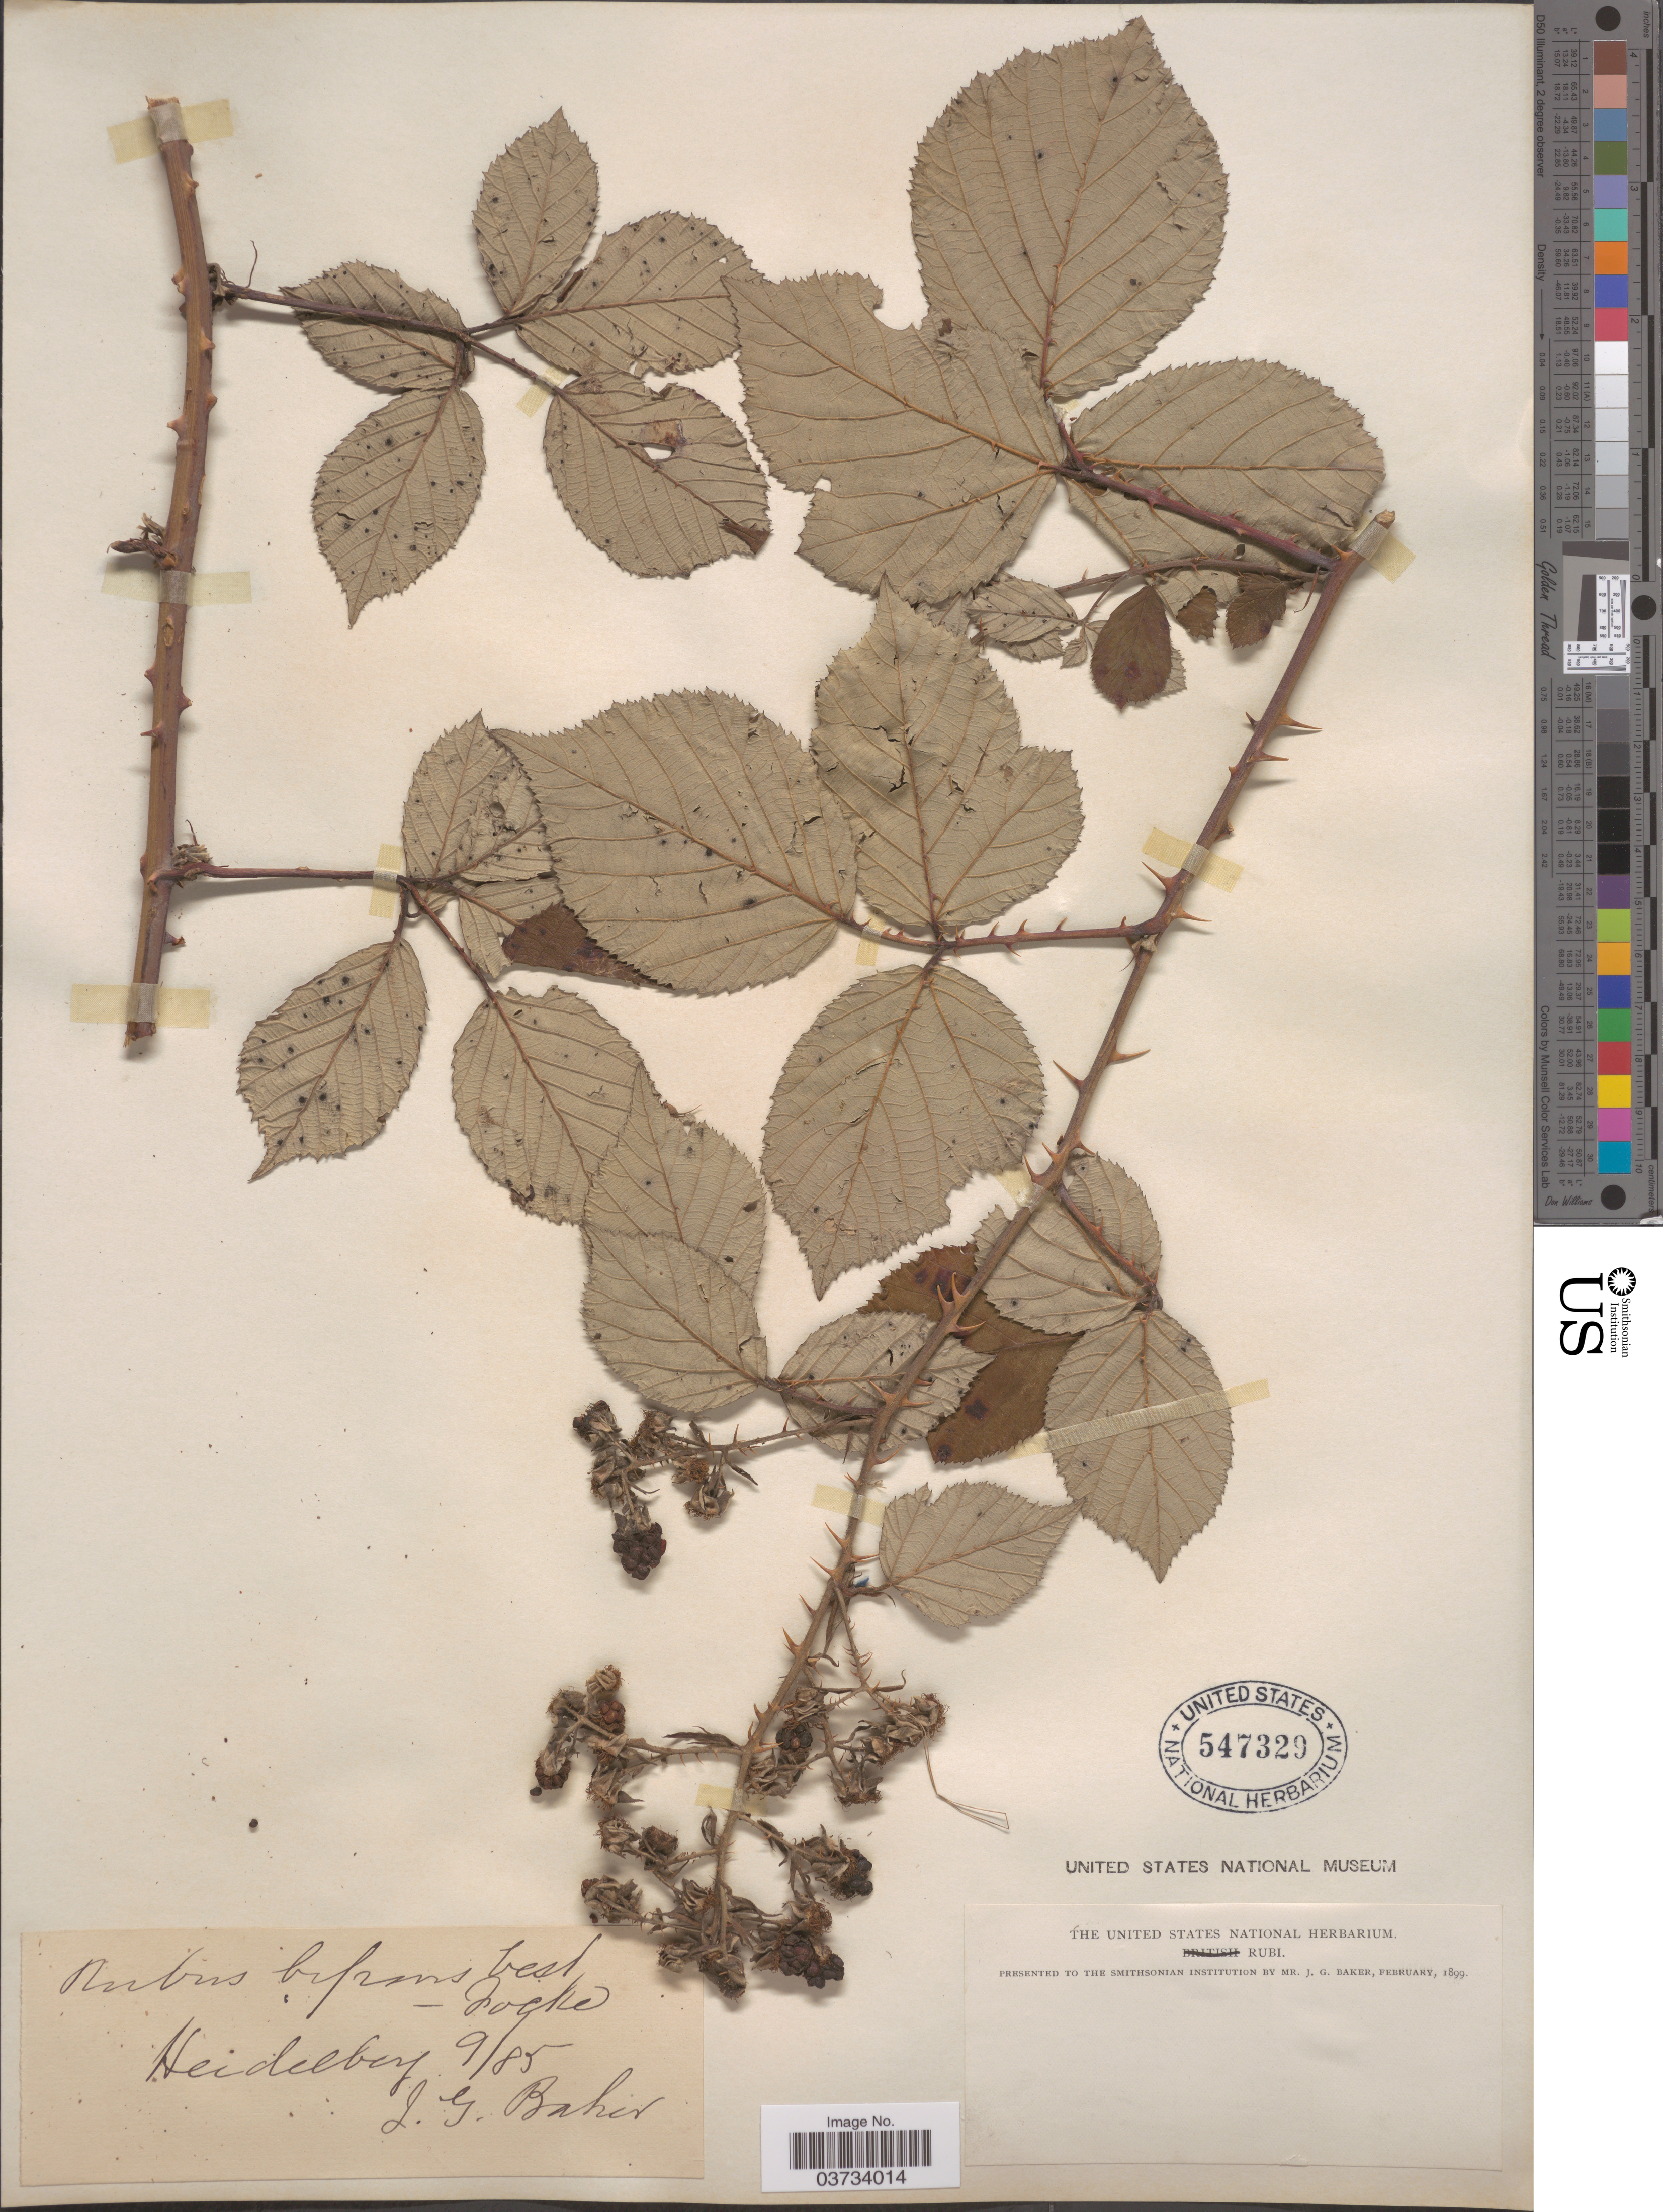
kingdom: Plantae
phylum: Tracheophyta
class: Magnoliopsida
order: Rosales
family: Rosaceae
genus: Rubus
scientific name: Rubus bifrons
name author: Vest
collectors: L. Baker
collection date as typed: Transcribed d/m/y: /9/85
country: Germany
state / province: Hesse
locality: Heidelberg.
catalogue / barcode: US 547329